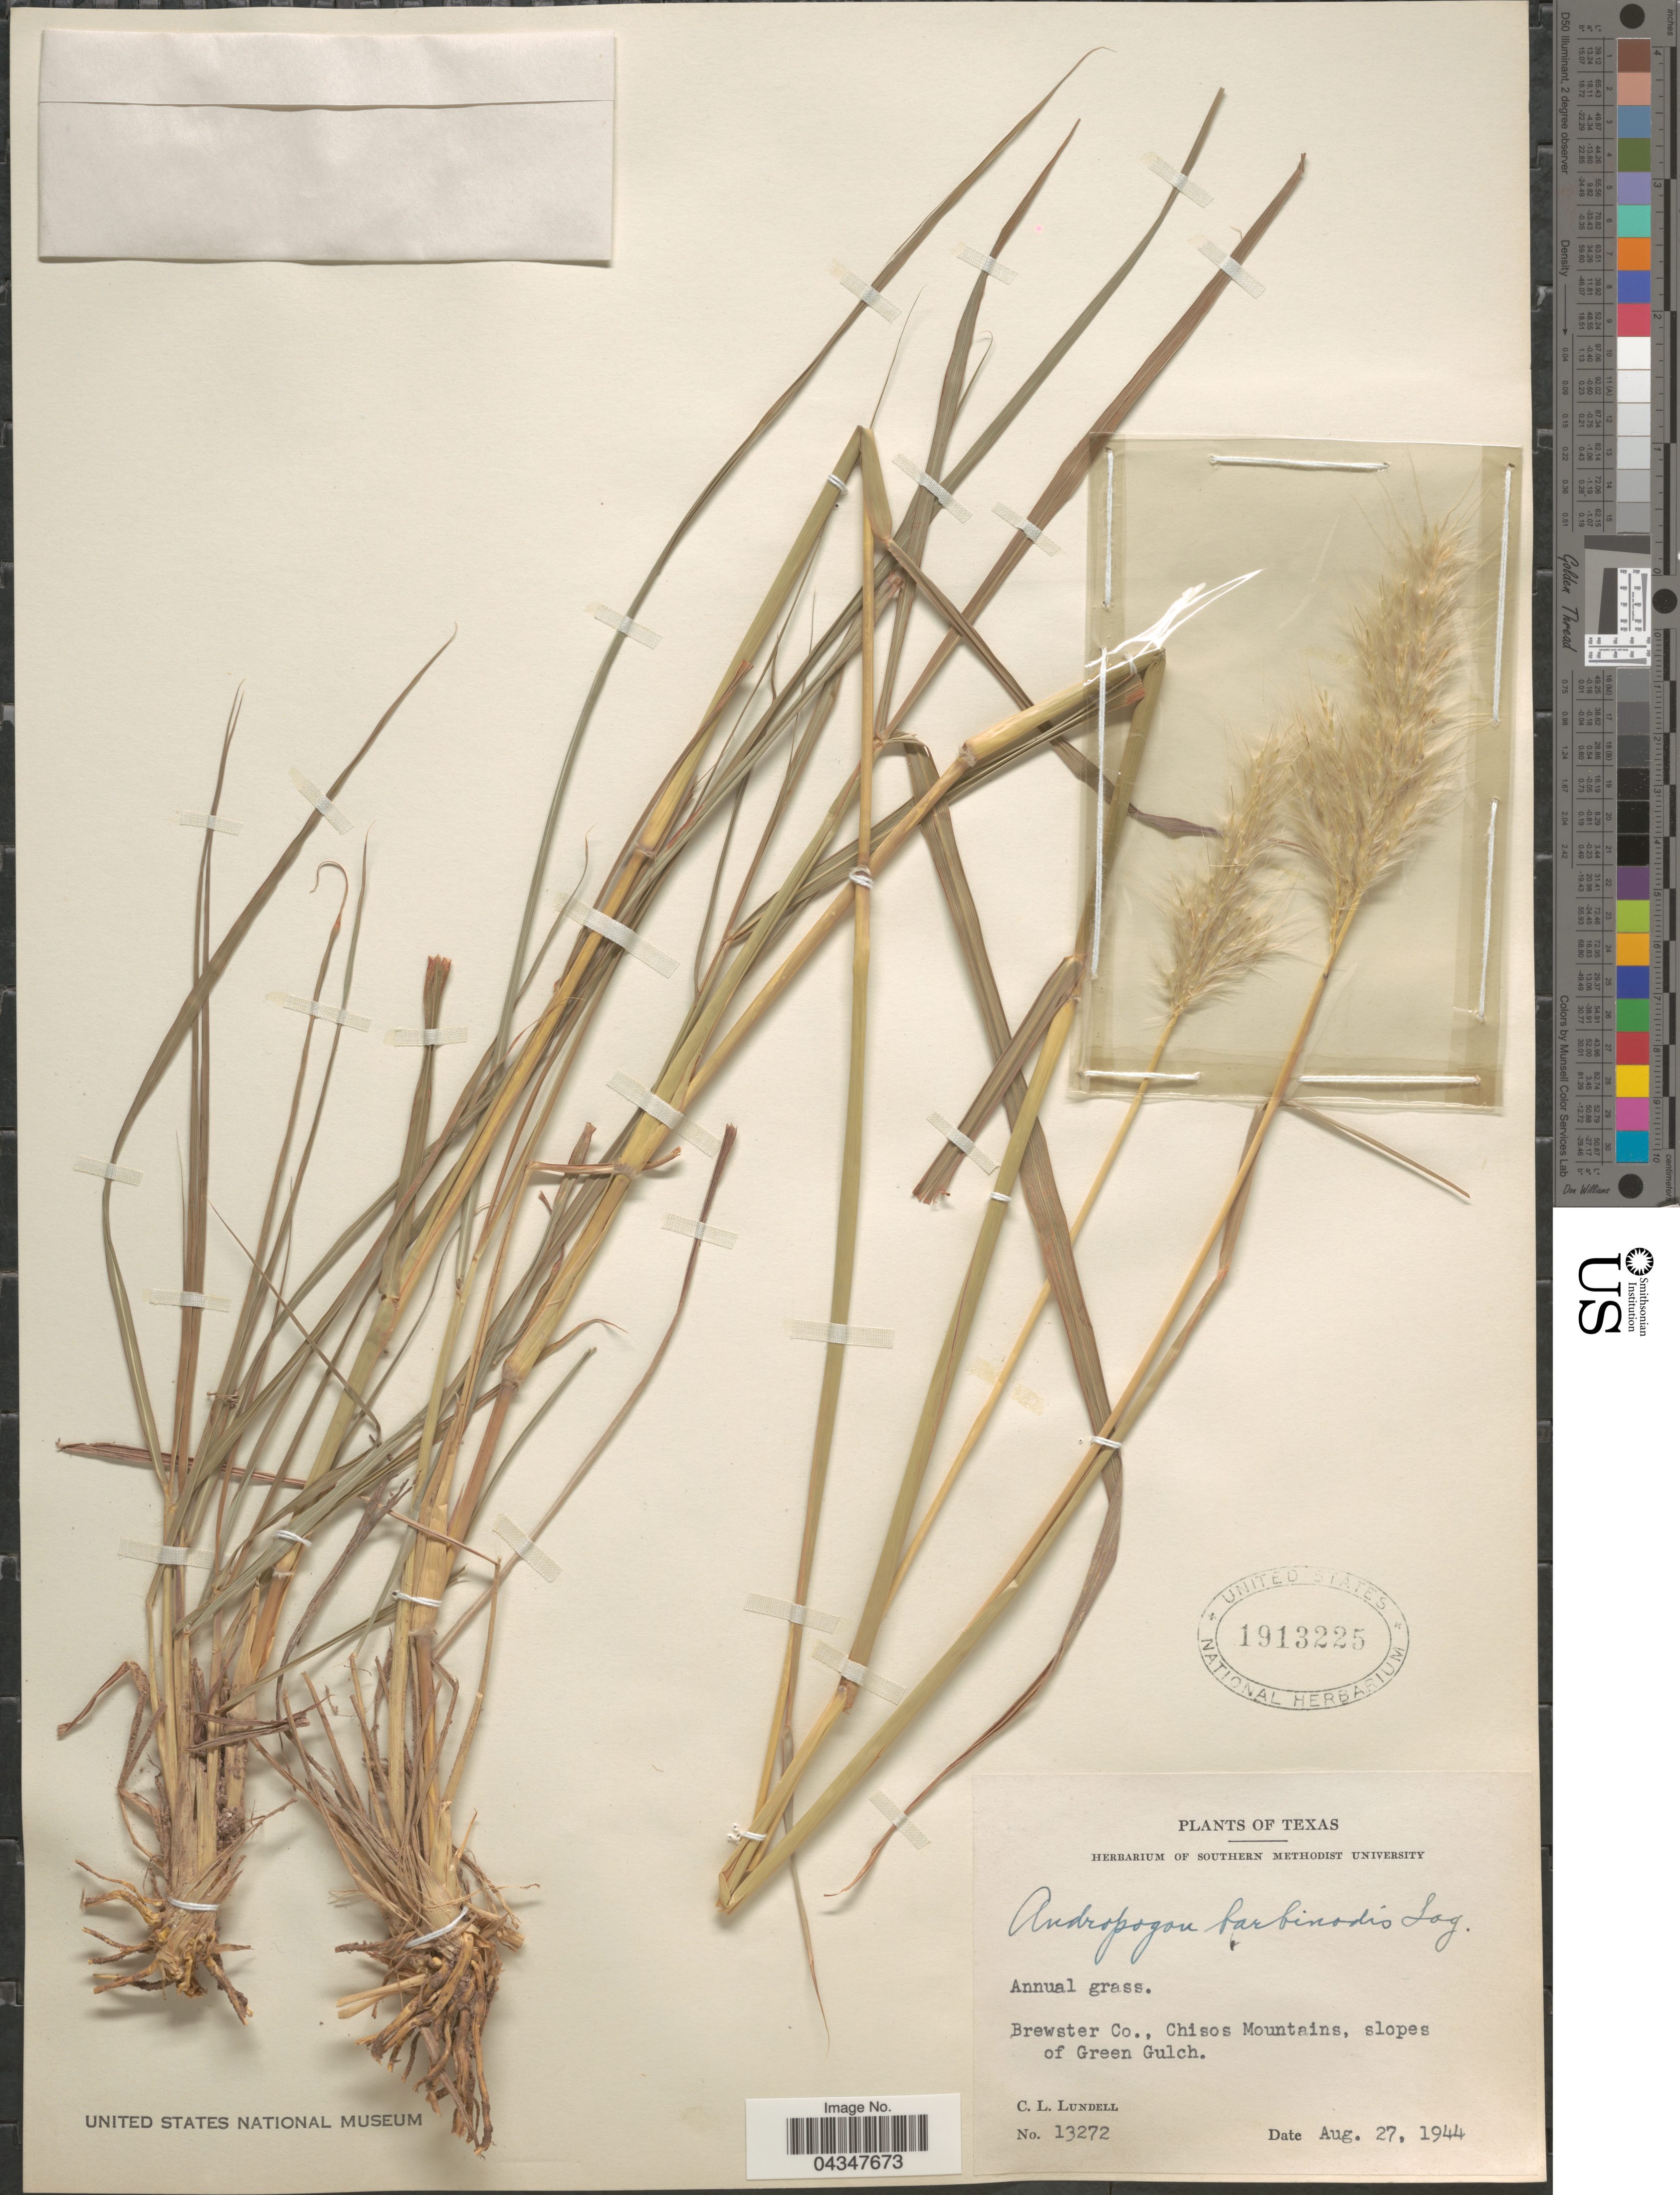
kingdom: Plantae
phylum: Tracheophyta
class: Liliopsida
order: Poales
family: Poaceae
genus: Bothriochloa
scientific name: Bothriochloa barbinodis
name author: (Lag.) Herter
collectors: C. L. Lundell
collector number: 13272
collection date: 1944-08-27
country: United States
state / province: Texas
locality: Brewster Co., Chisos Mountains, slopes of Green Gulch.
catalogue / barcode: US 1913225